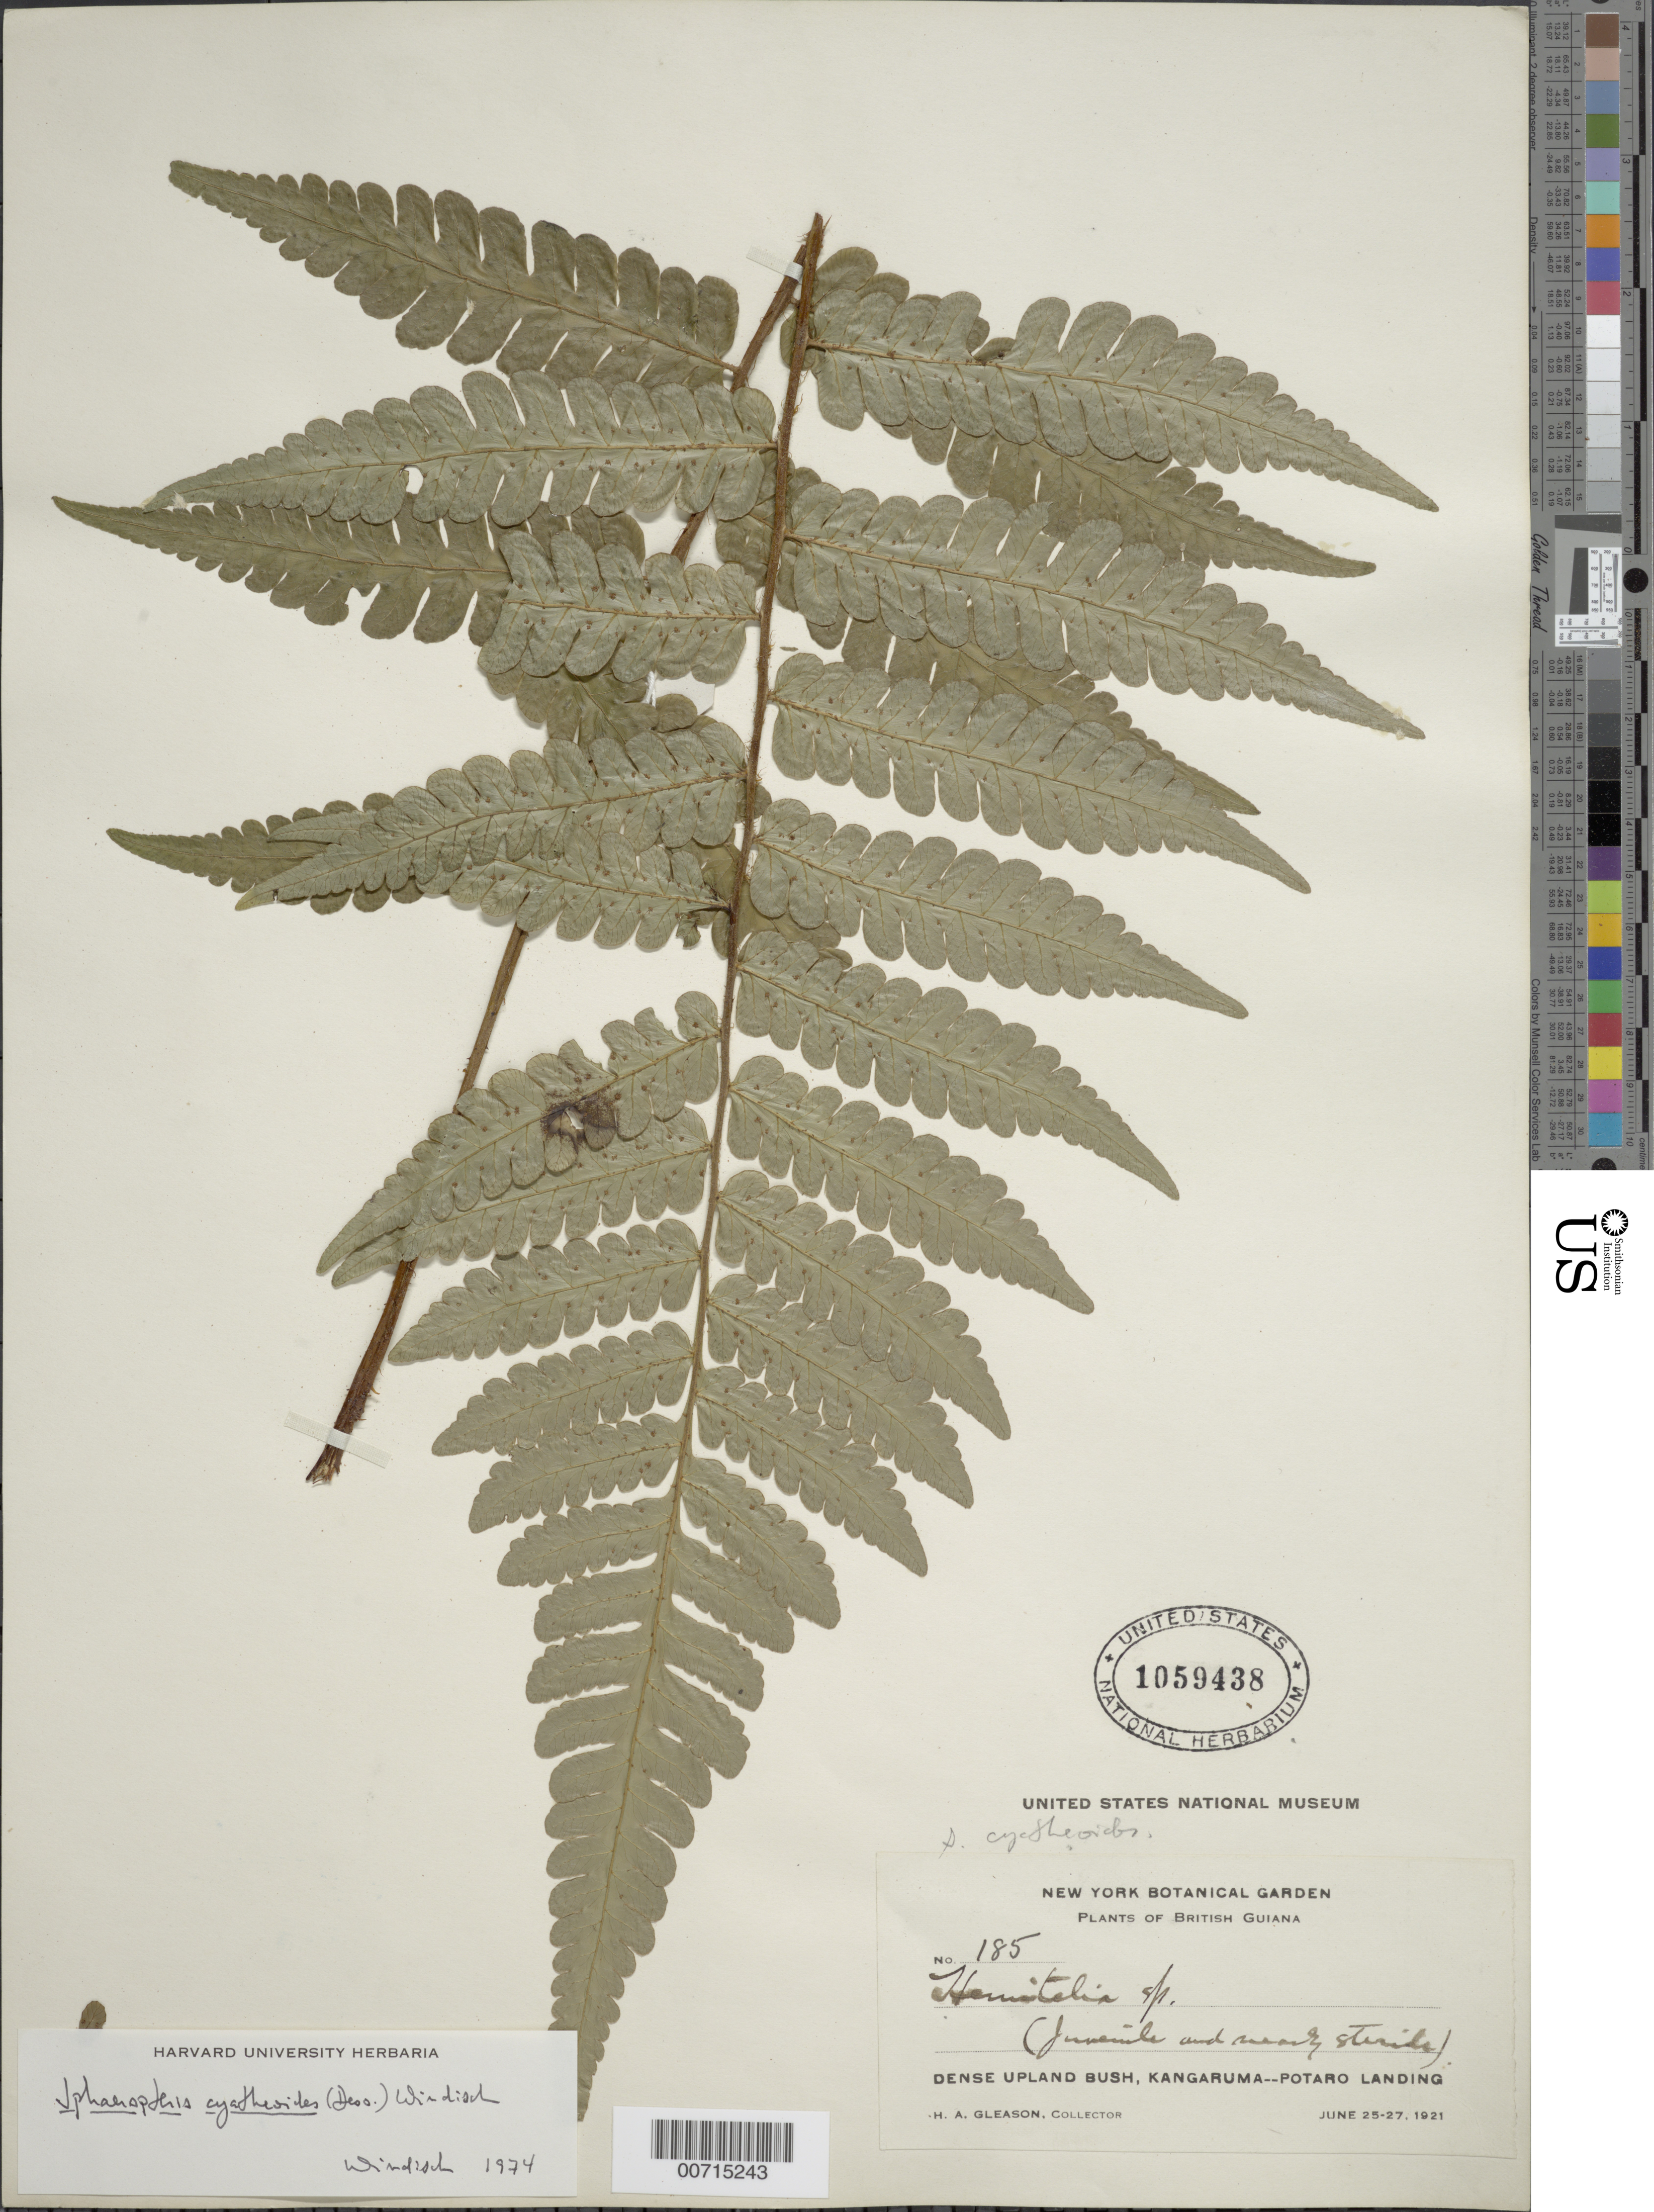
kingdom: Plantae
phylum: Tracheophyta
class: Polypodiopsida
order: Cyatheales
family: Cyatheaceae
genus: Cyathea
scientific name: Cyathea cyatheoides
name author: (Desv.) K.U. Kramer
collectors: H. A. Gleason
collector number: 185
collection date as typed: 25-Jun-21 to 27-Jun-21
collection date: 1921-06-25/1921-06-27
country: Guyana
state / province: Potaro-Siparuni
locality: Kangaruma, Potaro Landing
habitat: Dense upland bush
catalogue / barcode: US 1059438